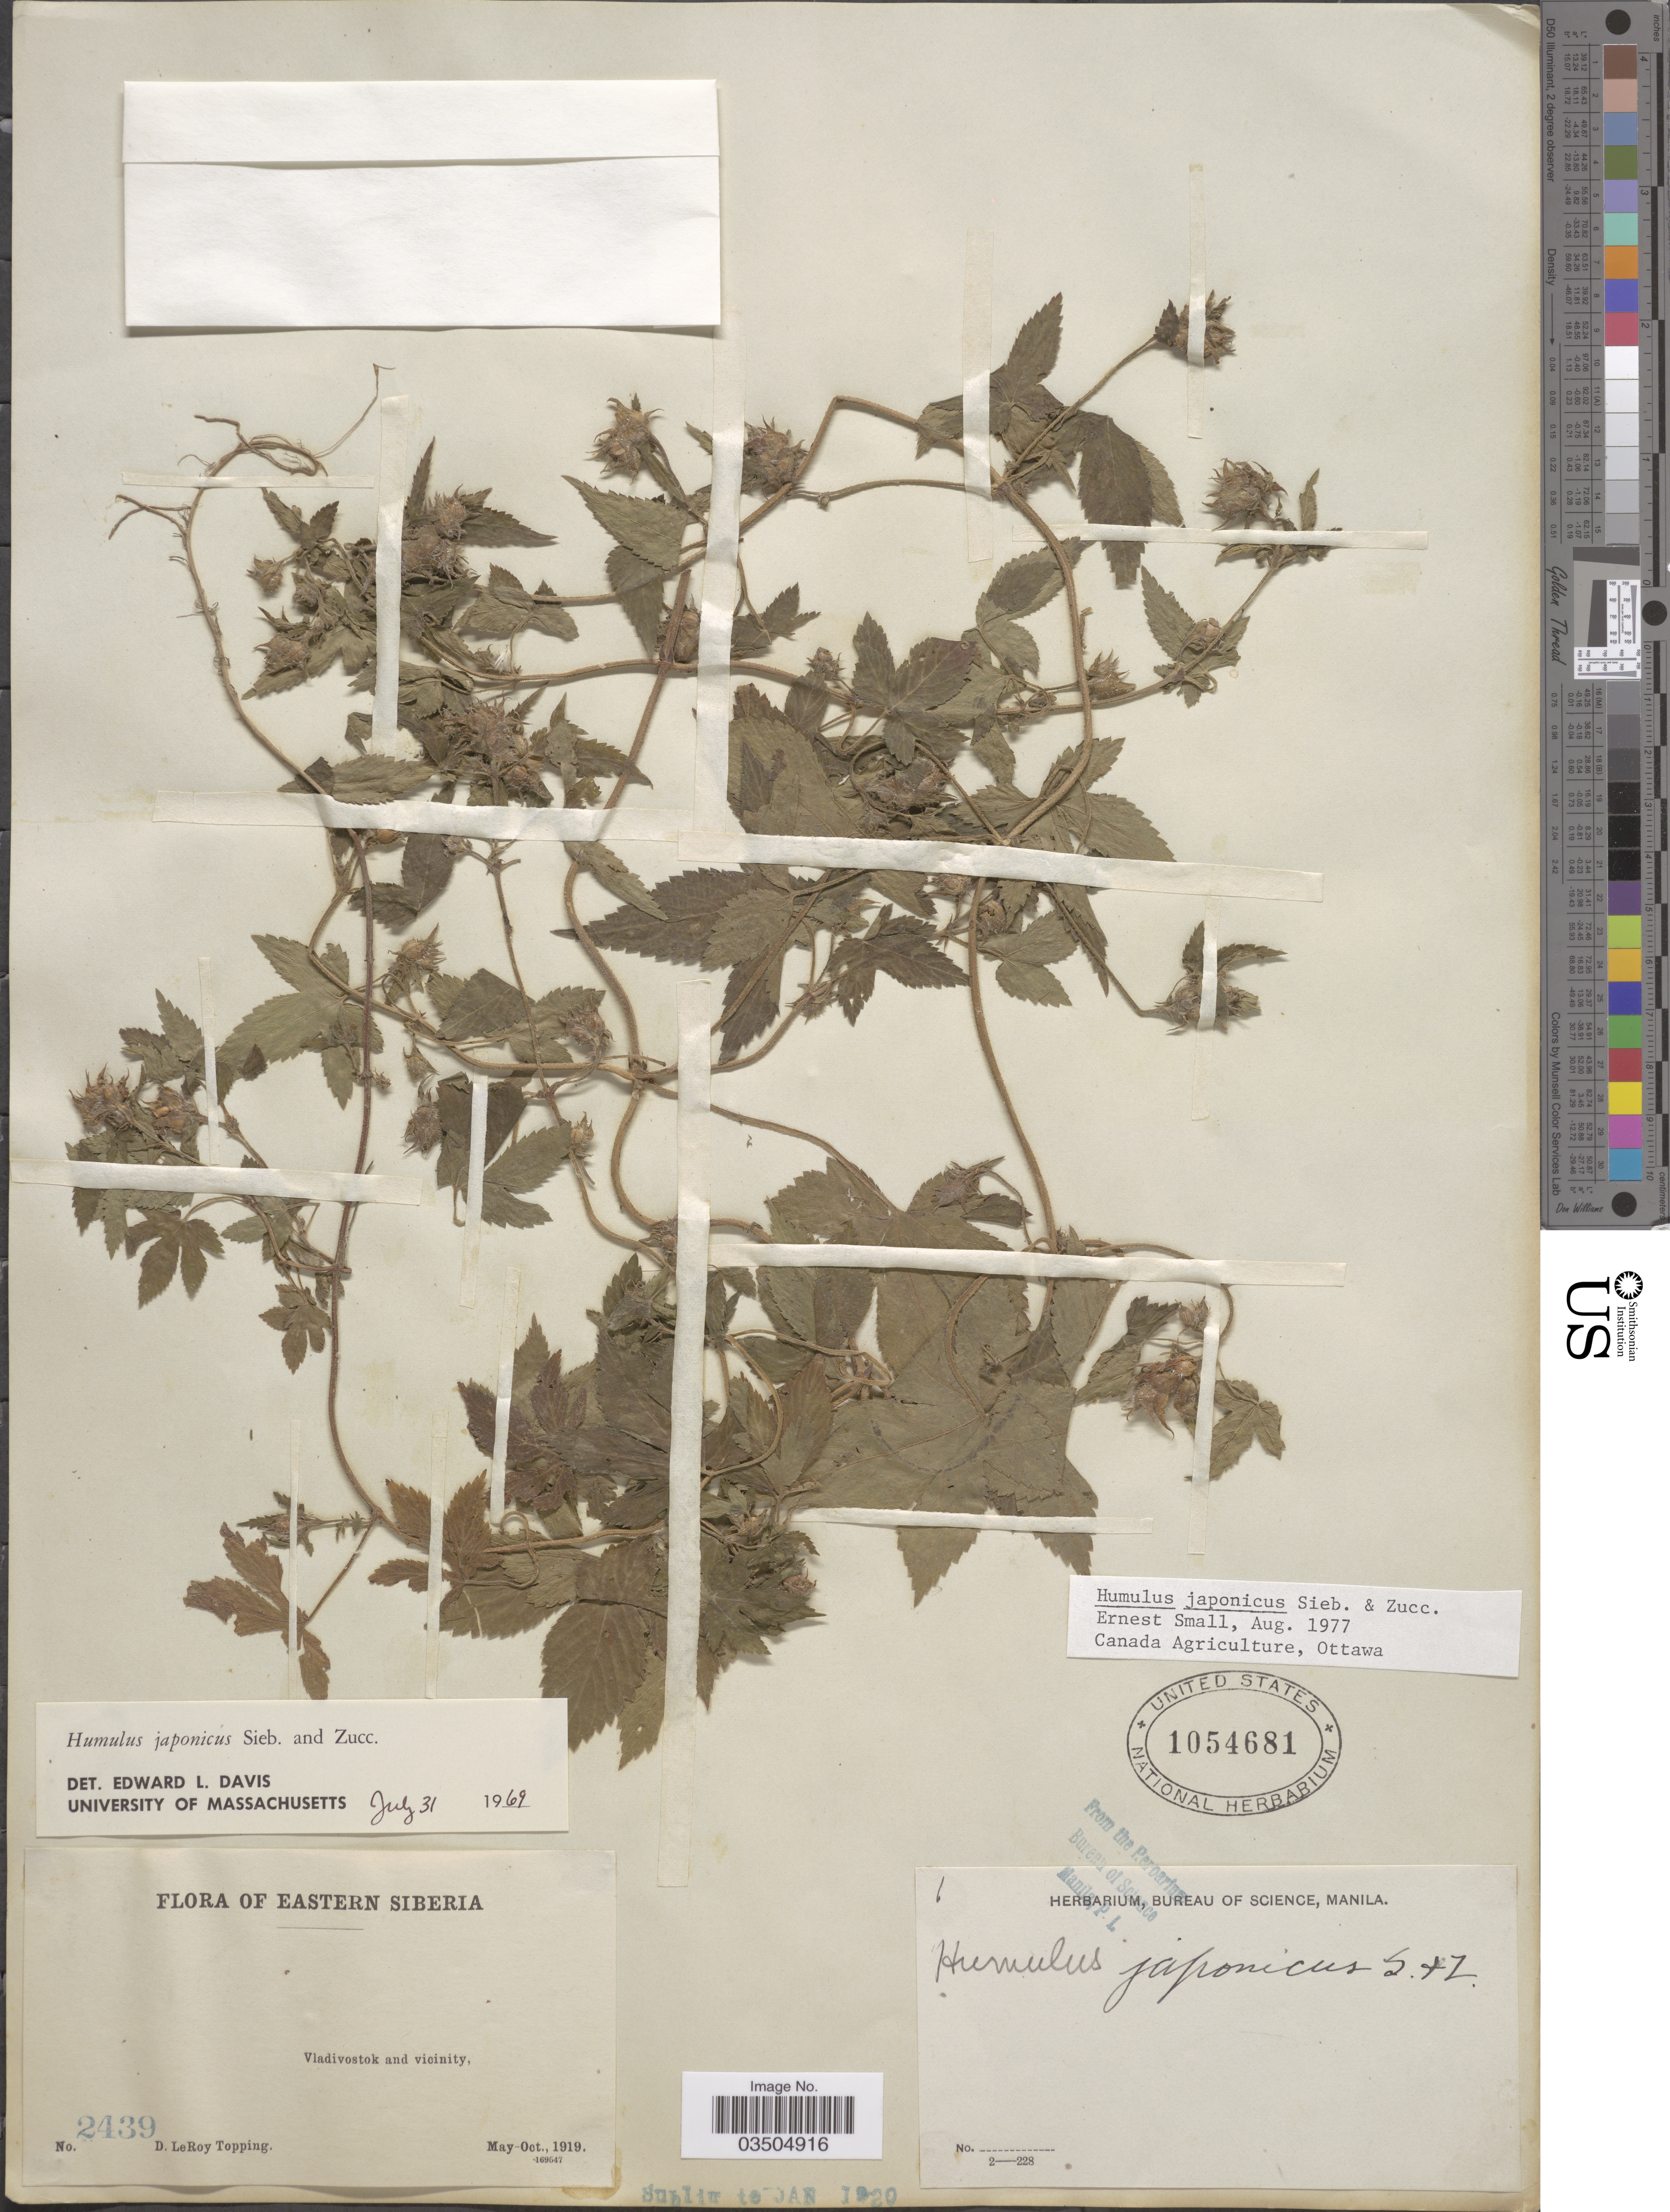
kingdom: Plantae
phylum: Tracheophyta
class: Magnoliopsida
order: Rosales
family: Cannabaceae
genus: Humulus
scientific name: Humulus japonicus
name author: Siebold & Zucc.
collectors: D. L. Topping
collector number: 2439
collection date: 1919-05/1919-10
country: Russian Federation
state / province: Primorsky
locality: Eastern Siberia. Vladivostok and vicinity.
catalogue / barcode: US 1054681